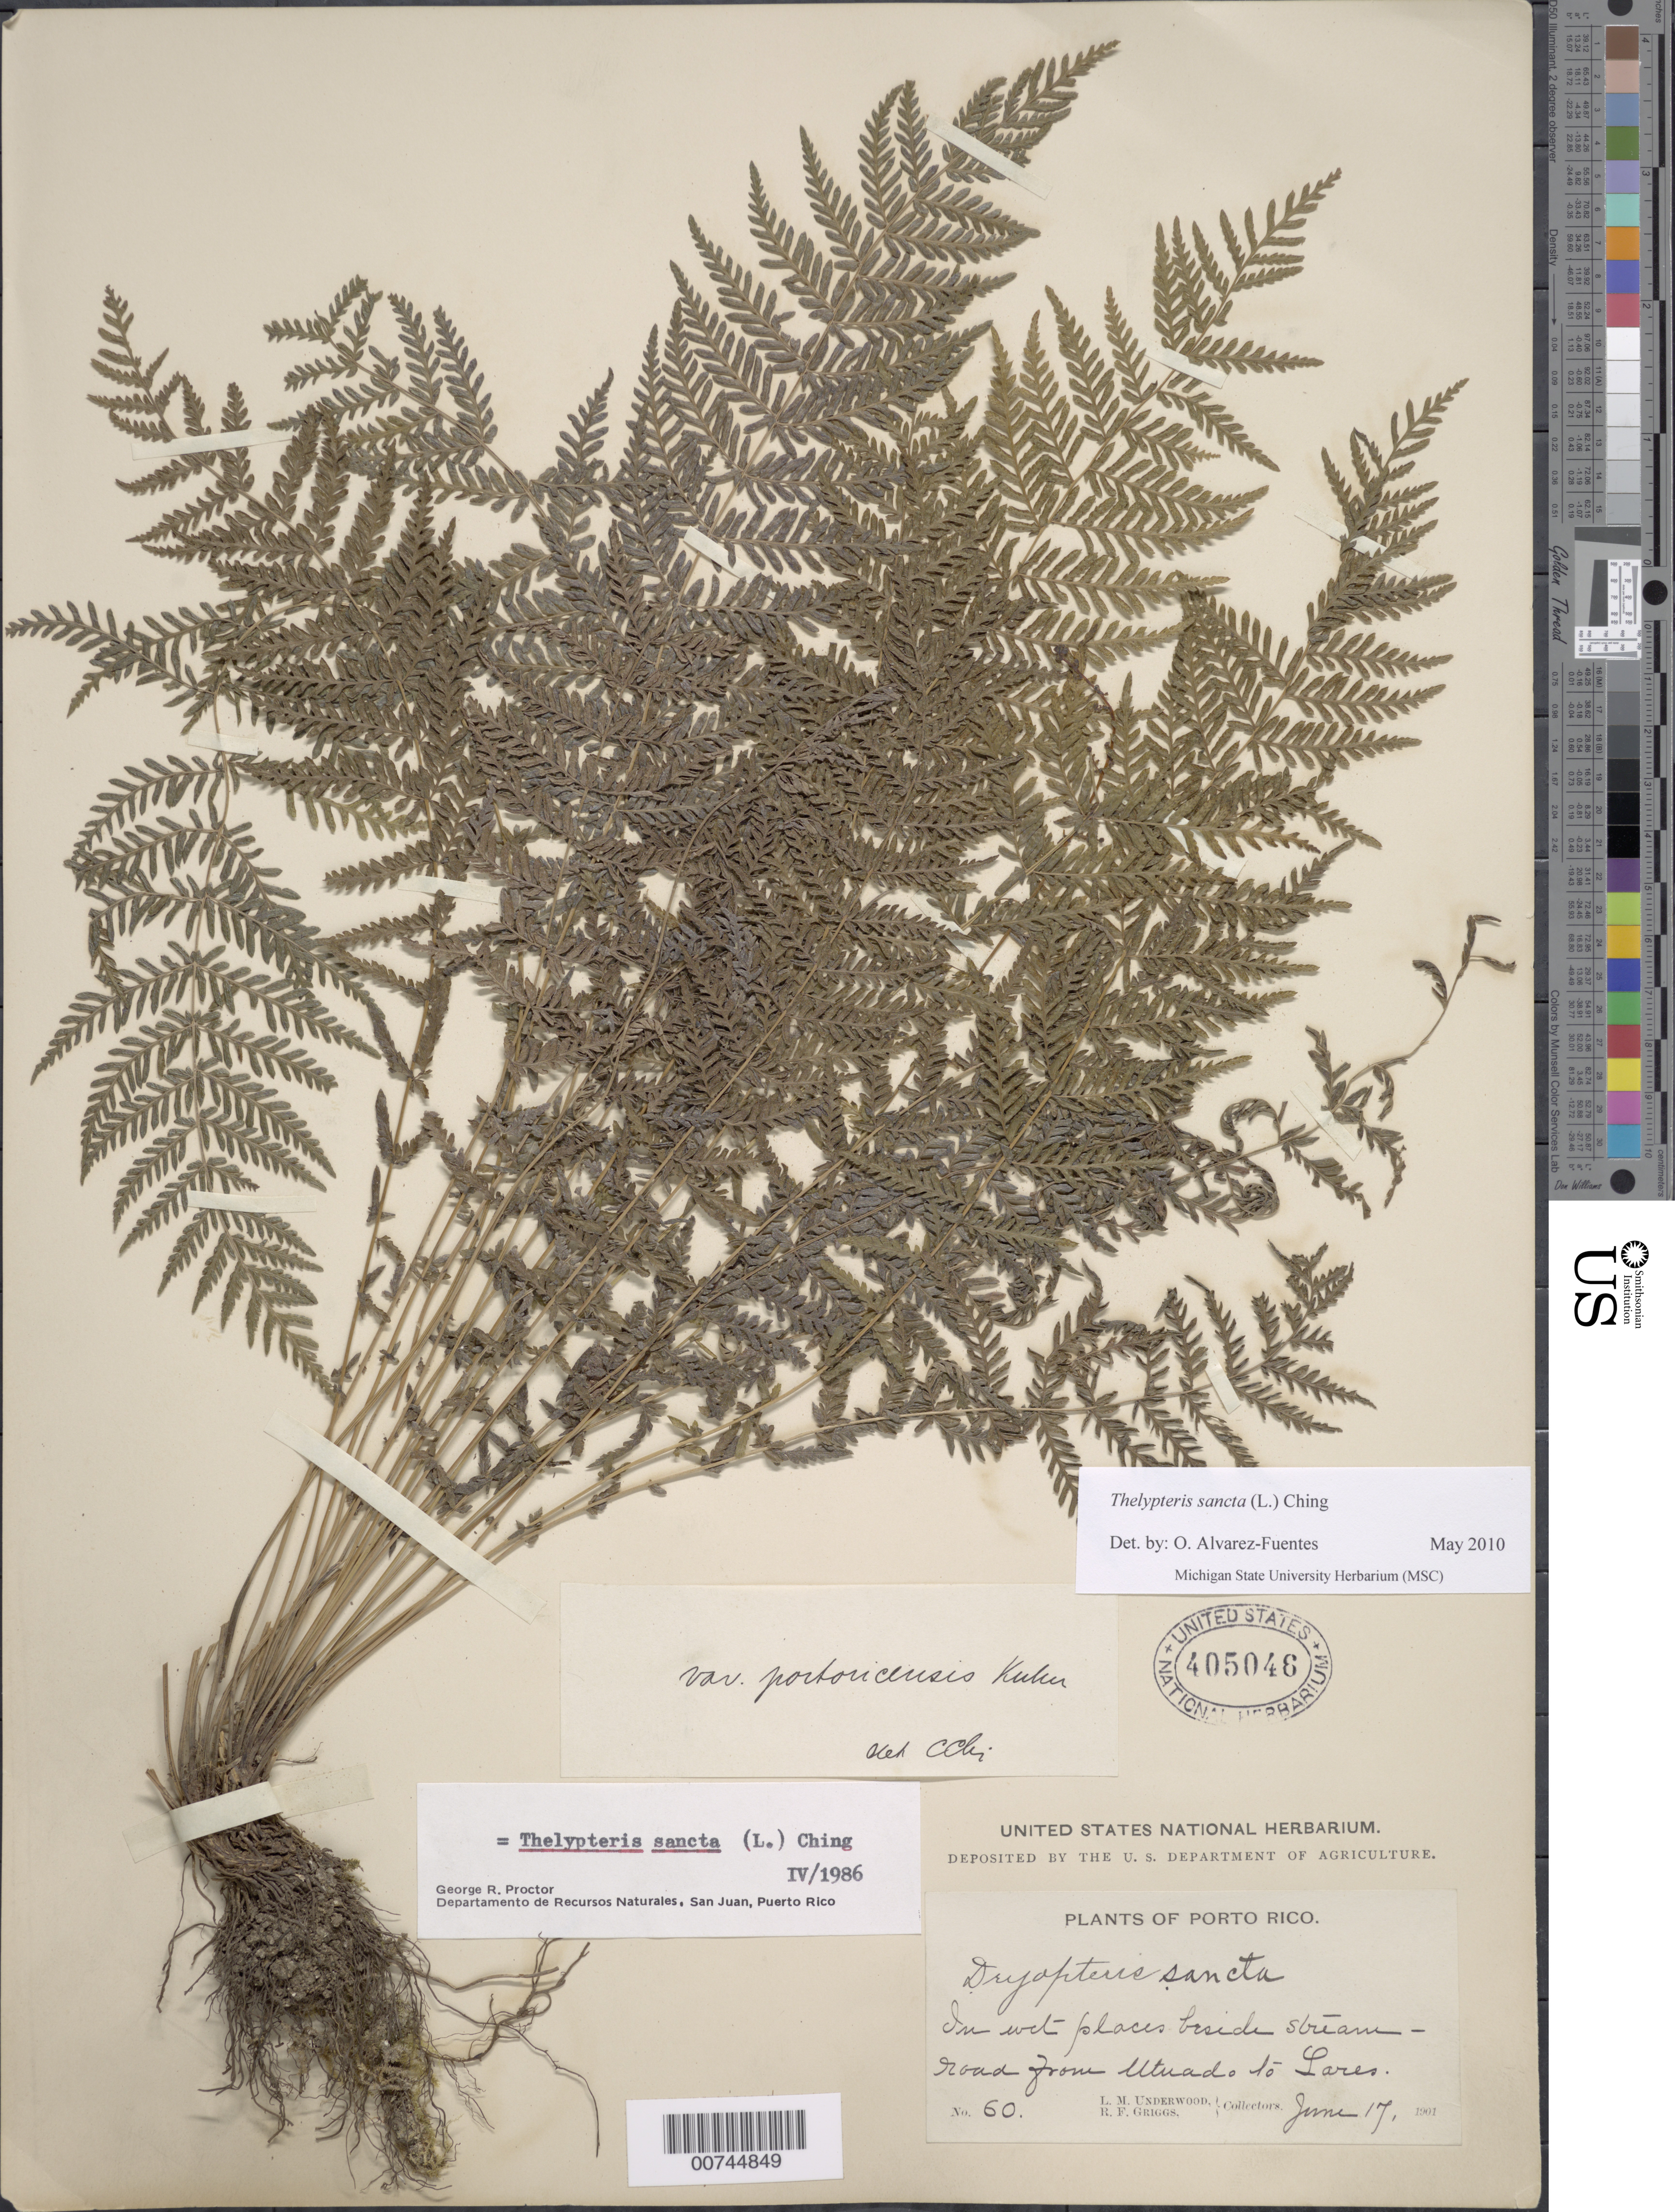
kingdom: Plantae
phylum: Tracheophyta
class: Polypodiopsida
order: Polypodiales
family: Thelypteridaceae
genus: Amauropelta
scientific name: Amauropelta sancta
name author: (L.) Pic. Serm.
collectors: L. M. Underwood & R. F. Griggs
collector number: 60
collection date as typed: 17 Jun 1901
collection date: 1901-06-17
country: Puerto Rico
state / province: Utuado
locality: In wet places beside stream road from Utuado to Lares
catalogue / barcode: US 405048